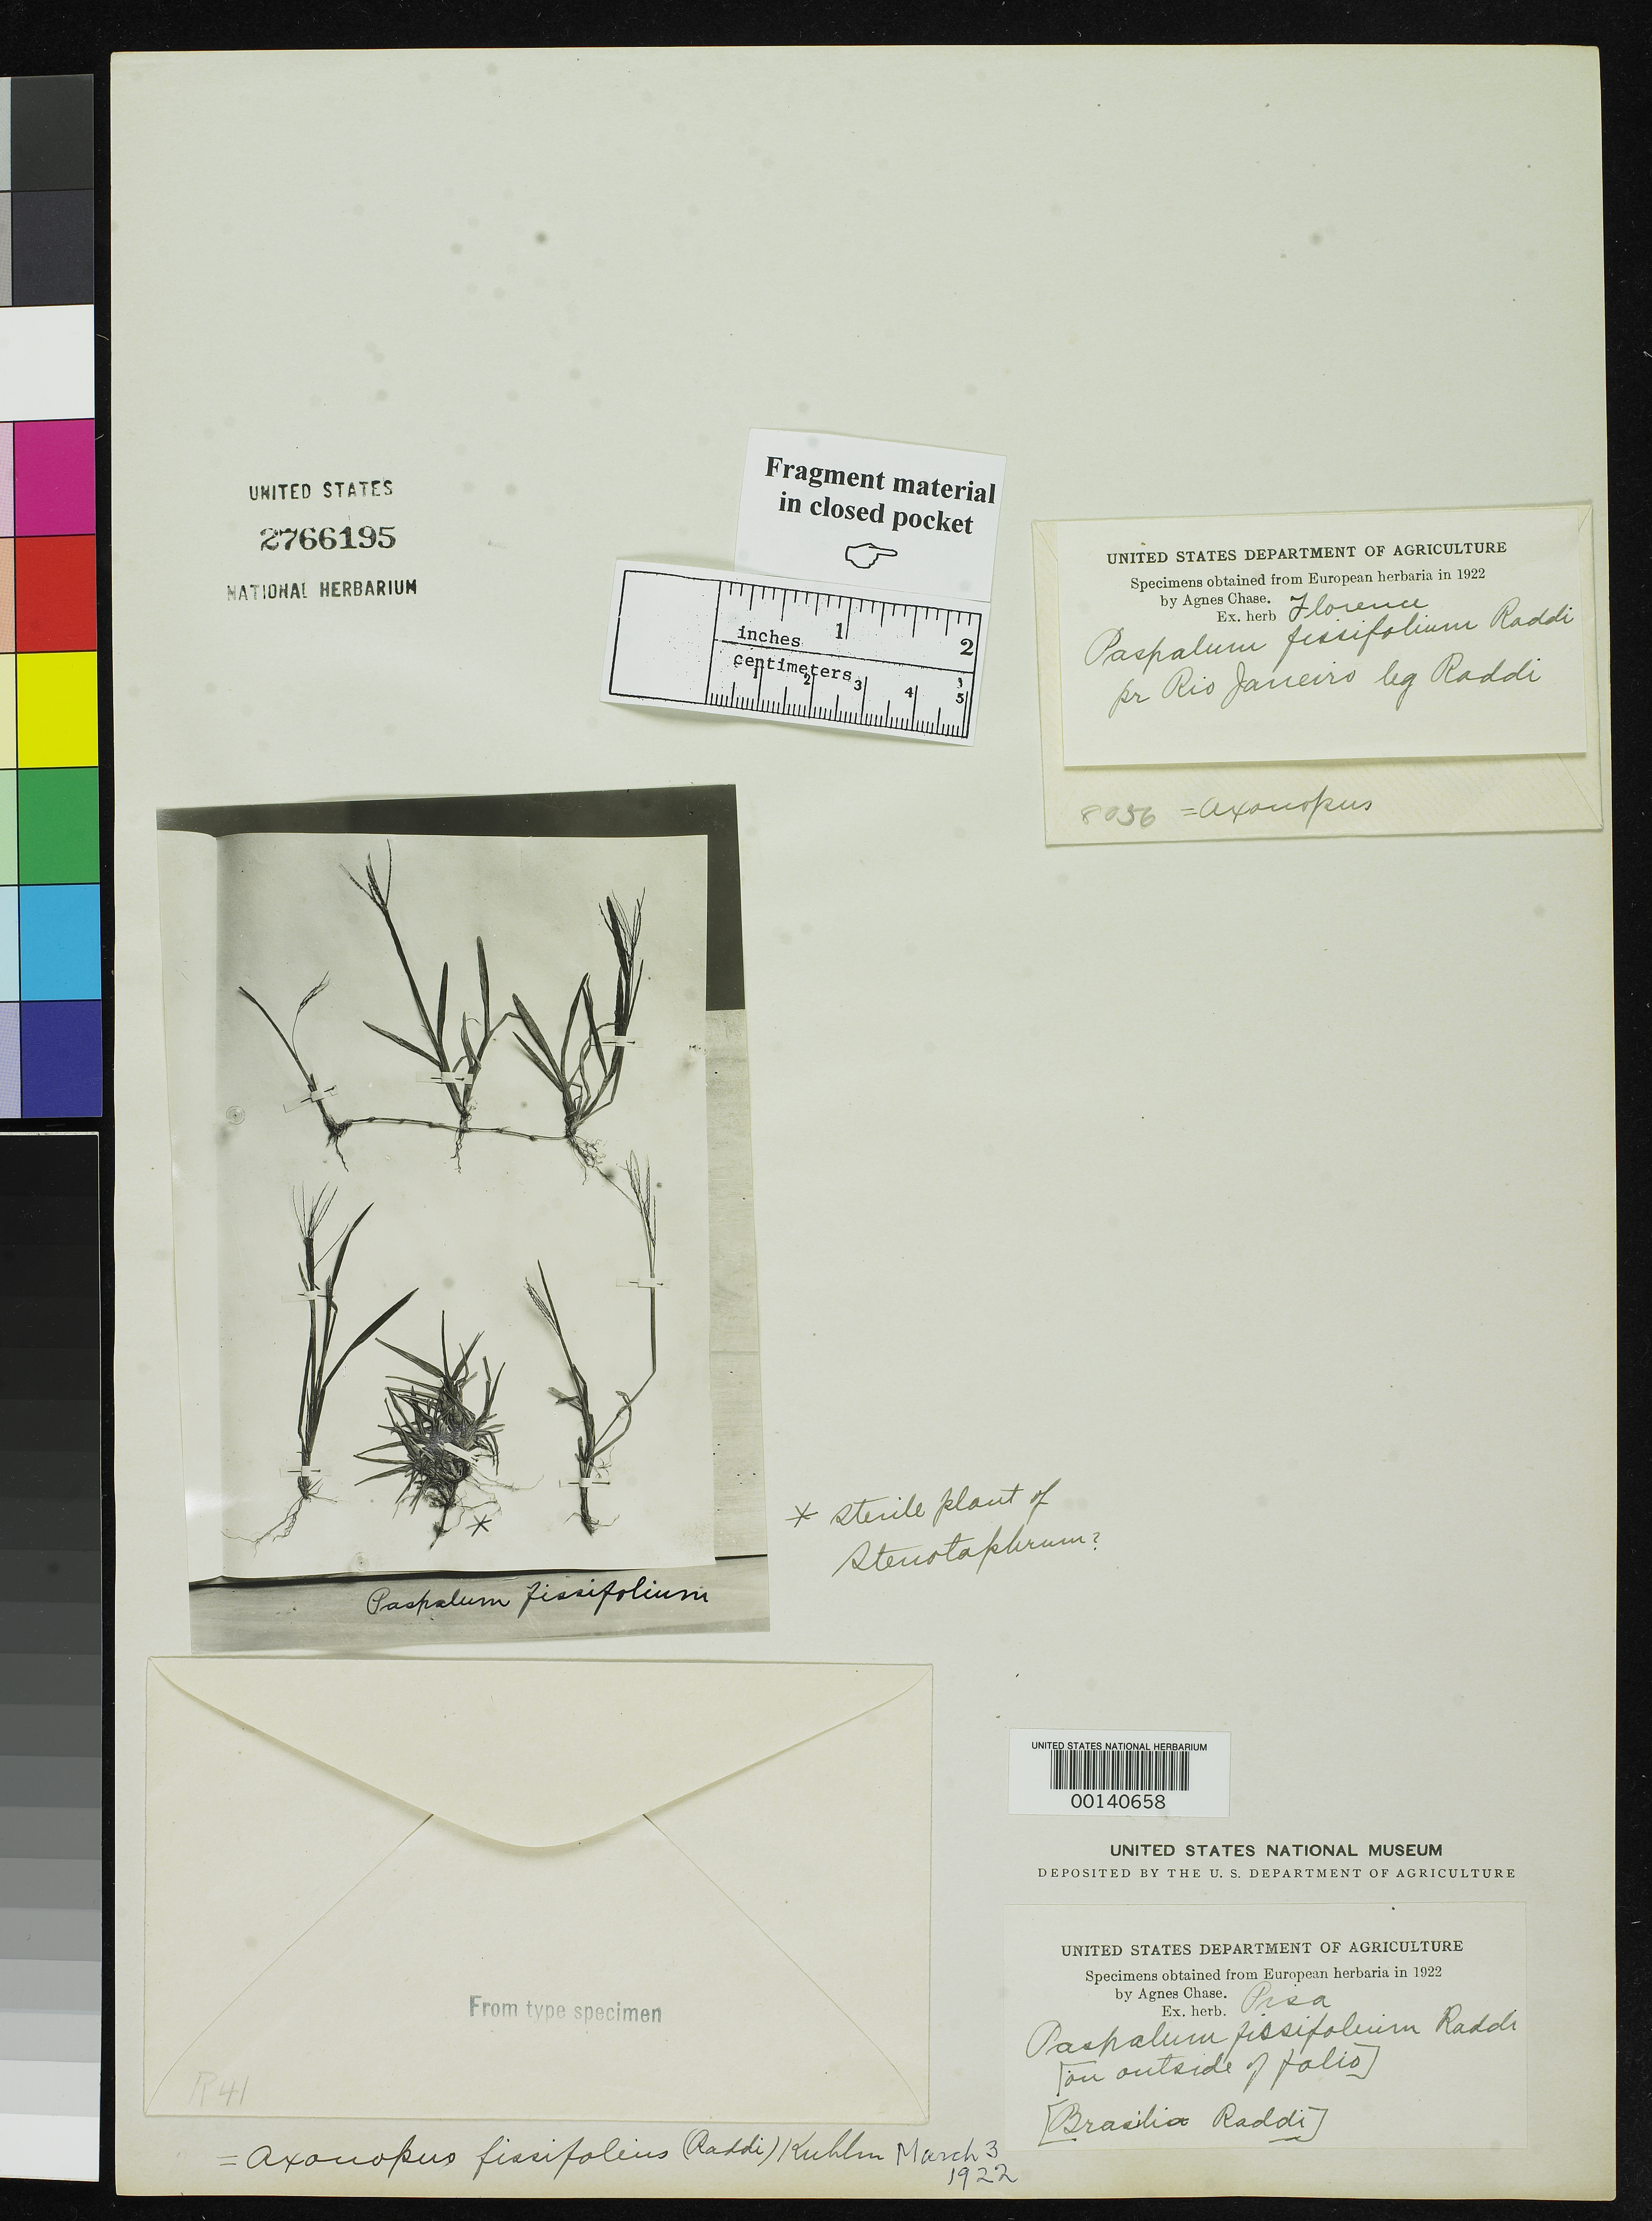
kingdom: Plantae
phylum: Tracheophyta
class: Liliopsida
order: Poales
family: Poaceae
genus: Paspalum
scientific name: Paspalum fissifolium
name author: Raddi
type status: Type Fragment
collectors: G. Raddi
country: Brazil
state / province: Rio de Janeiro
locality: Near Rio de Janeiro.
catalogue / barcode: US 2766195